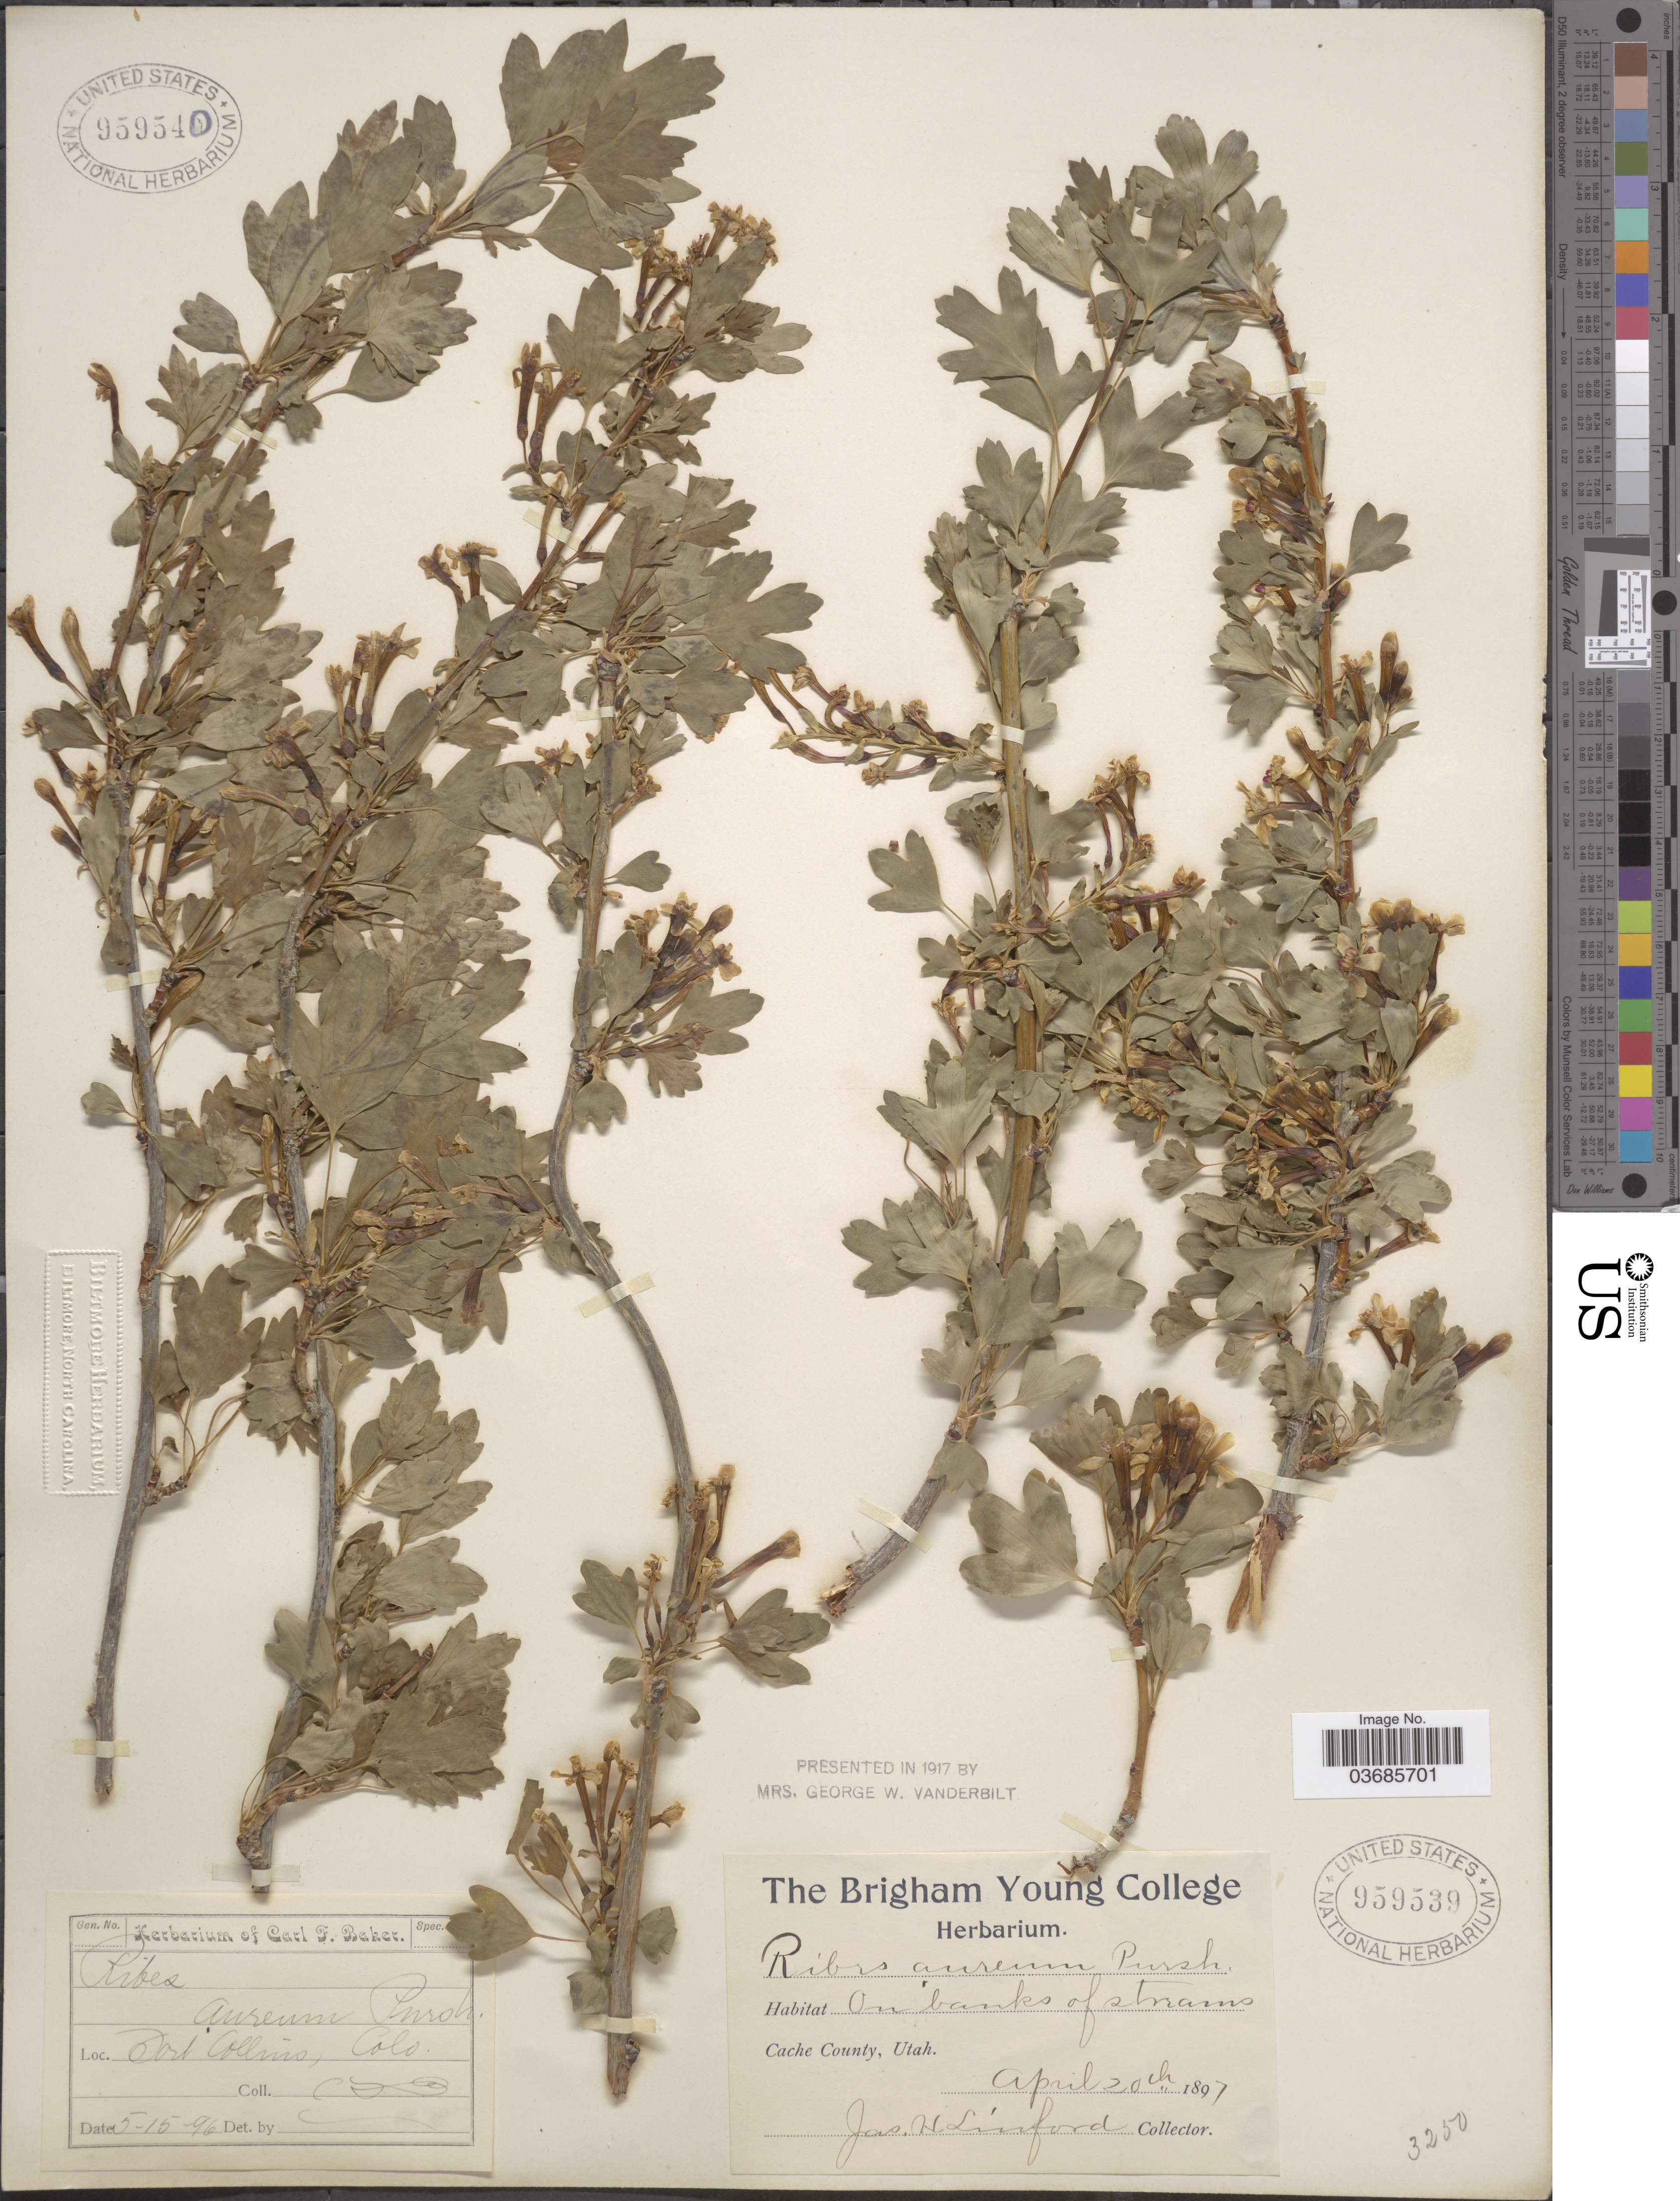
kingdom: Plantae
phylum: Tracheophyta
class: Magnoliopsida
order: Saxifragales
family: Grossulariaceae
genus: Ribes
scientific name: Ribes aureum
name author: Pursh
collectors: C. F. Baker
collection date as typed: Transcribed d/m/y: 15/5/96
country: United States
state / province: Colorado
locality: Port Collins.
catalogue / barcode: US 959540-2